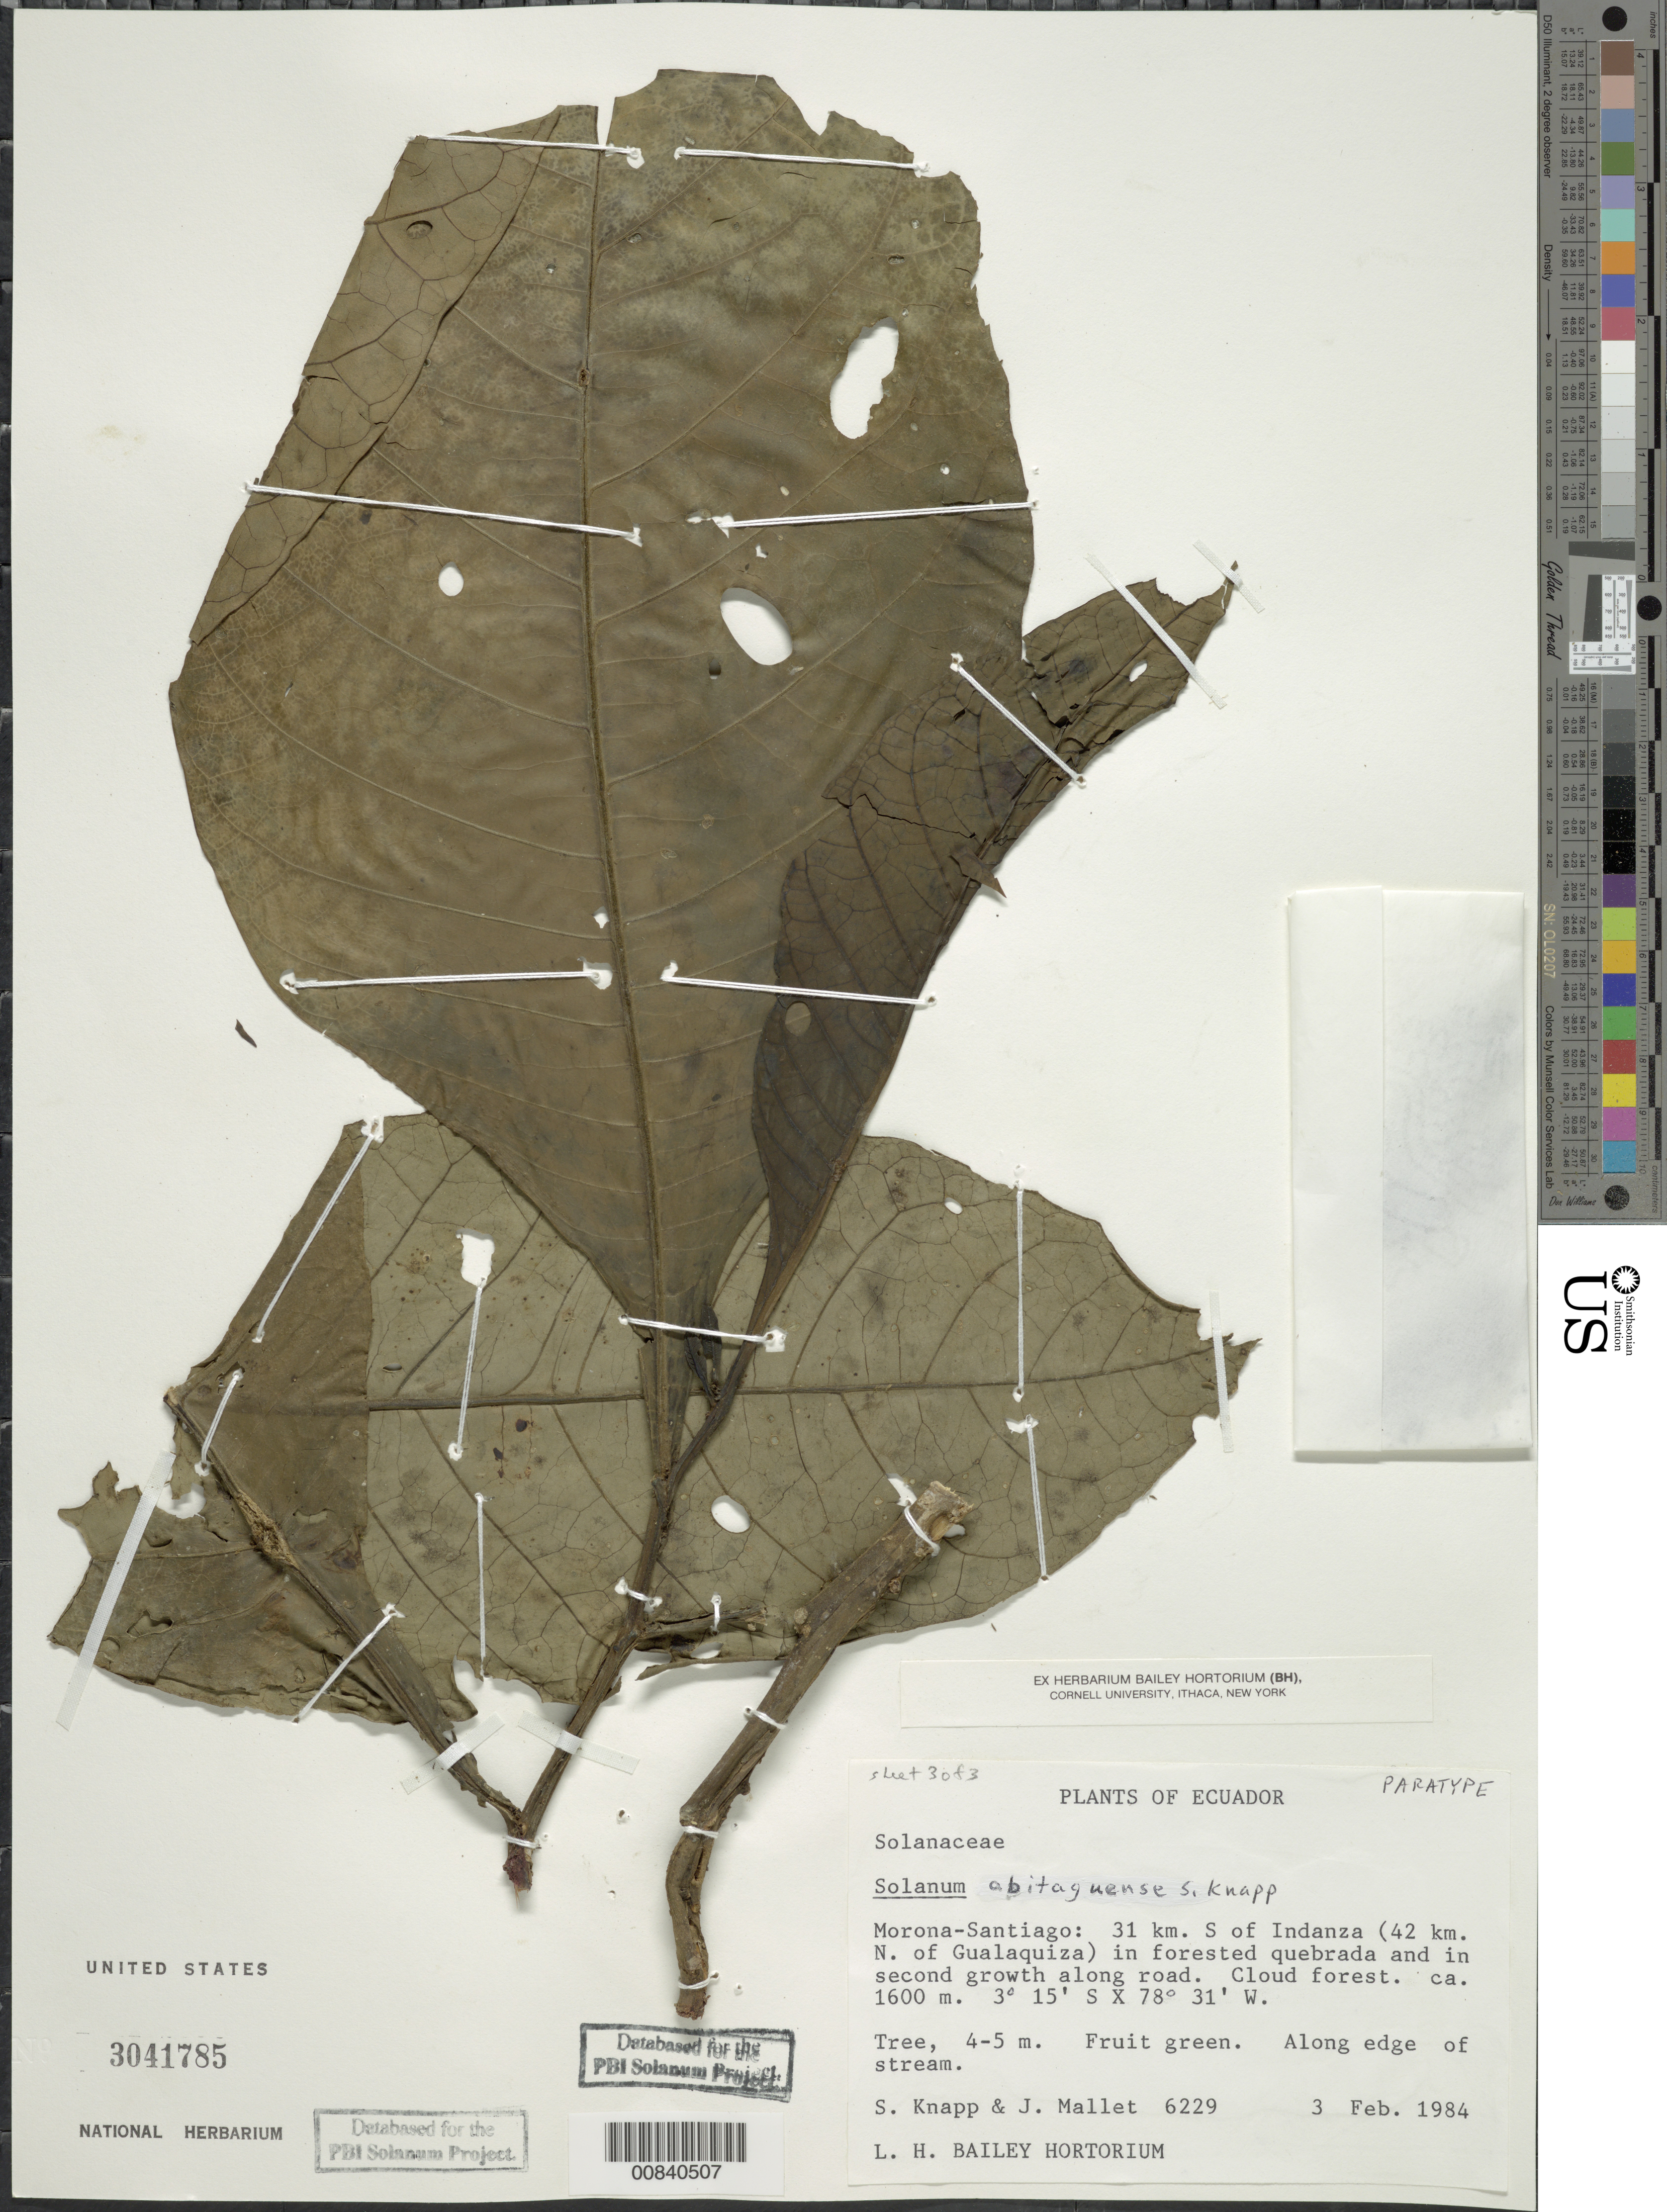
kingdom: Plantae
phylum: Tracheophyta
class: Magnoliopsida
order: Solanales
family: Solanaceae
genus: Solanum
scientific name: Solanum abitaguense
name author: S. Knapp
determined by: Knapp, S. D.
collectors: S. Knapp & J. Mallet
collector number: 6229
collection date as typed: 3 Feb 1984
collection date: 1984-02-03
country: Ecuador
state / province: Morona-Santiago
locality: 31 km S. of Indanza (42 km. N. of Gualaquiza) in forested quebrada and in second growth along road.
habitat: Cloud forest. Along edge of stream in forested quebrada.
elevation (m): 1600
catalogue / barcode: US 3041785